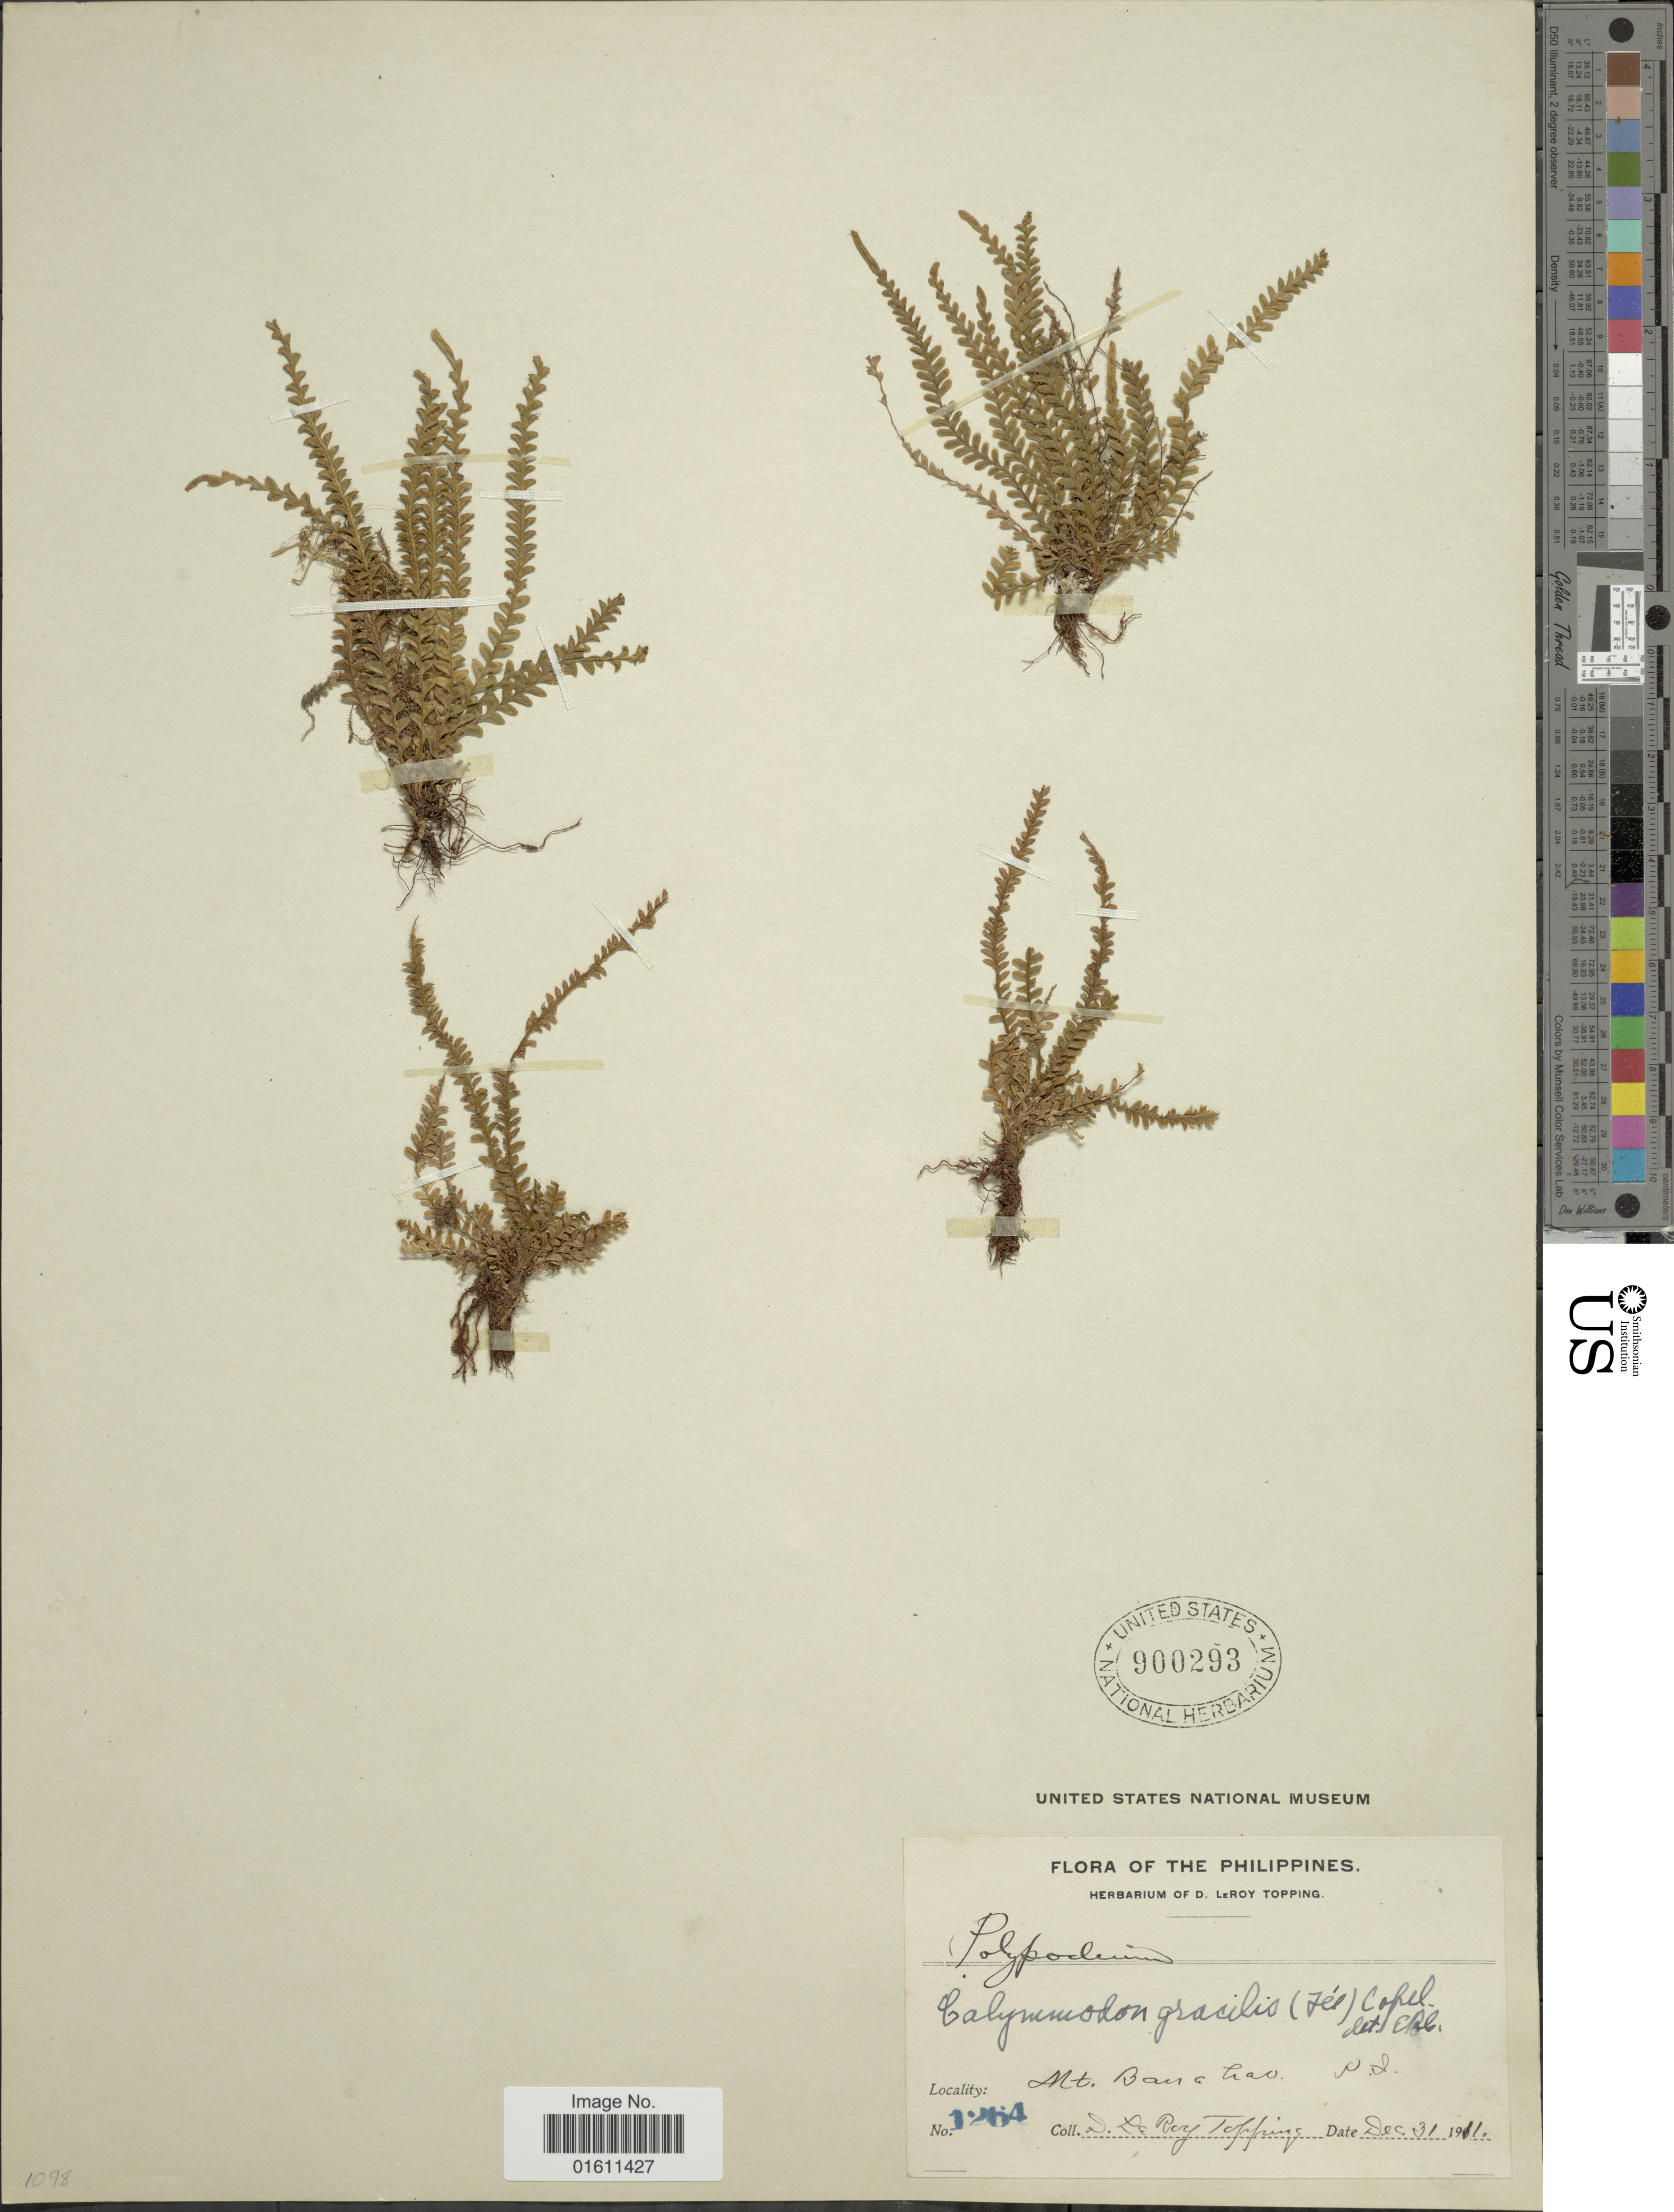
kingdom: Plantae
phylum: Tracheophyta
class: Polypodiopsida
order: Polypodiales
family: Polypodiaceae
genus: Calymmodon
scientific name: Calymmodon gracilis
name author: (Fée) Copel.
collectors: D. L. Topping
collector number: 1264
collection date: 1911-12-31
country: Philippines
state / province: Calabarzon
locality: Mt. Batulao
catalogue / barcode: US 900293